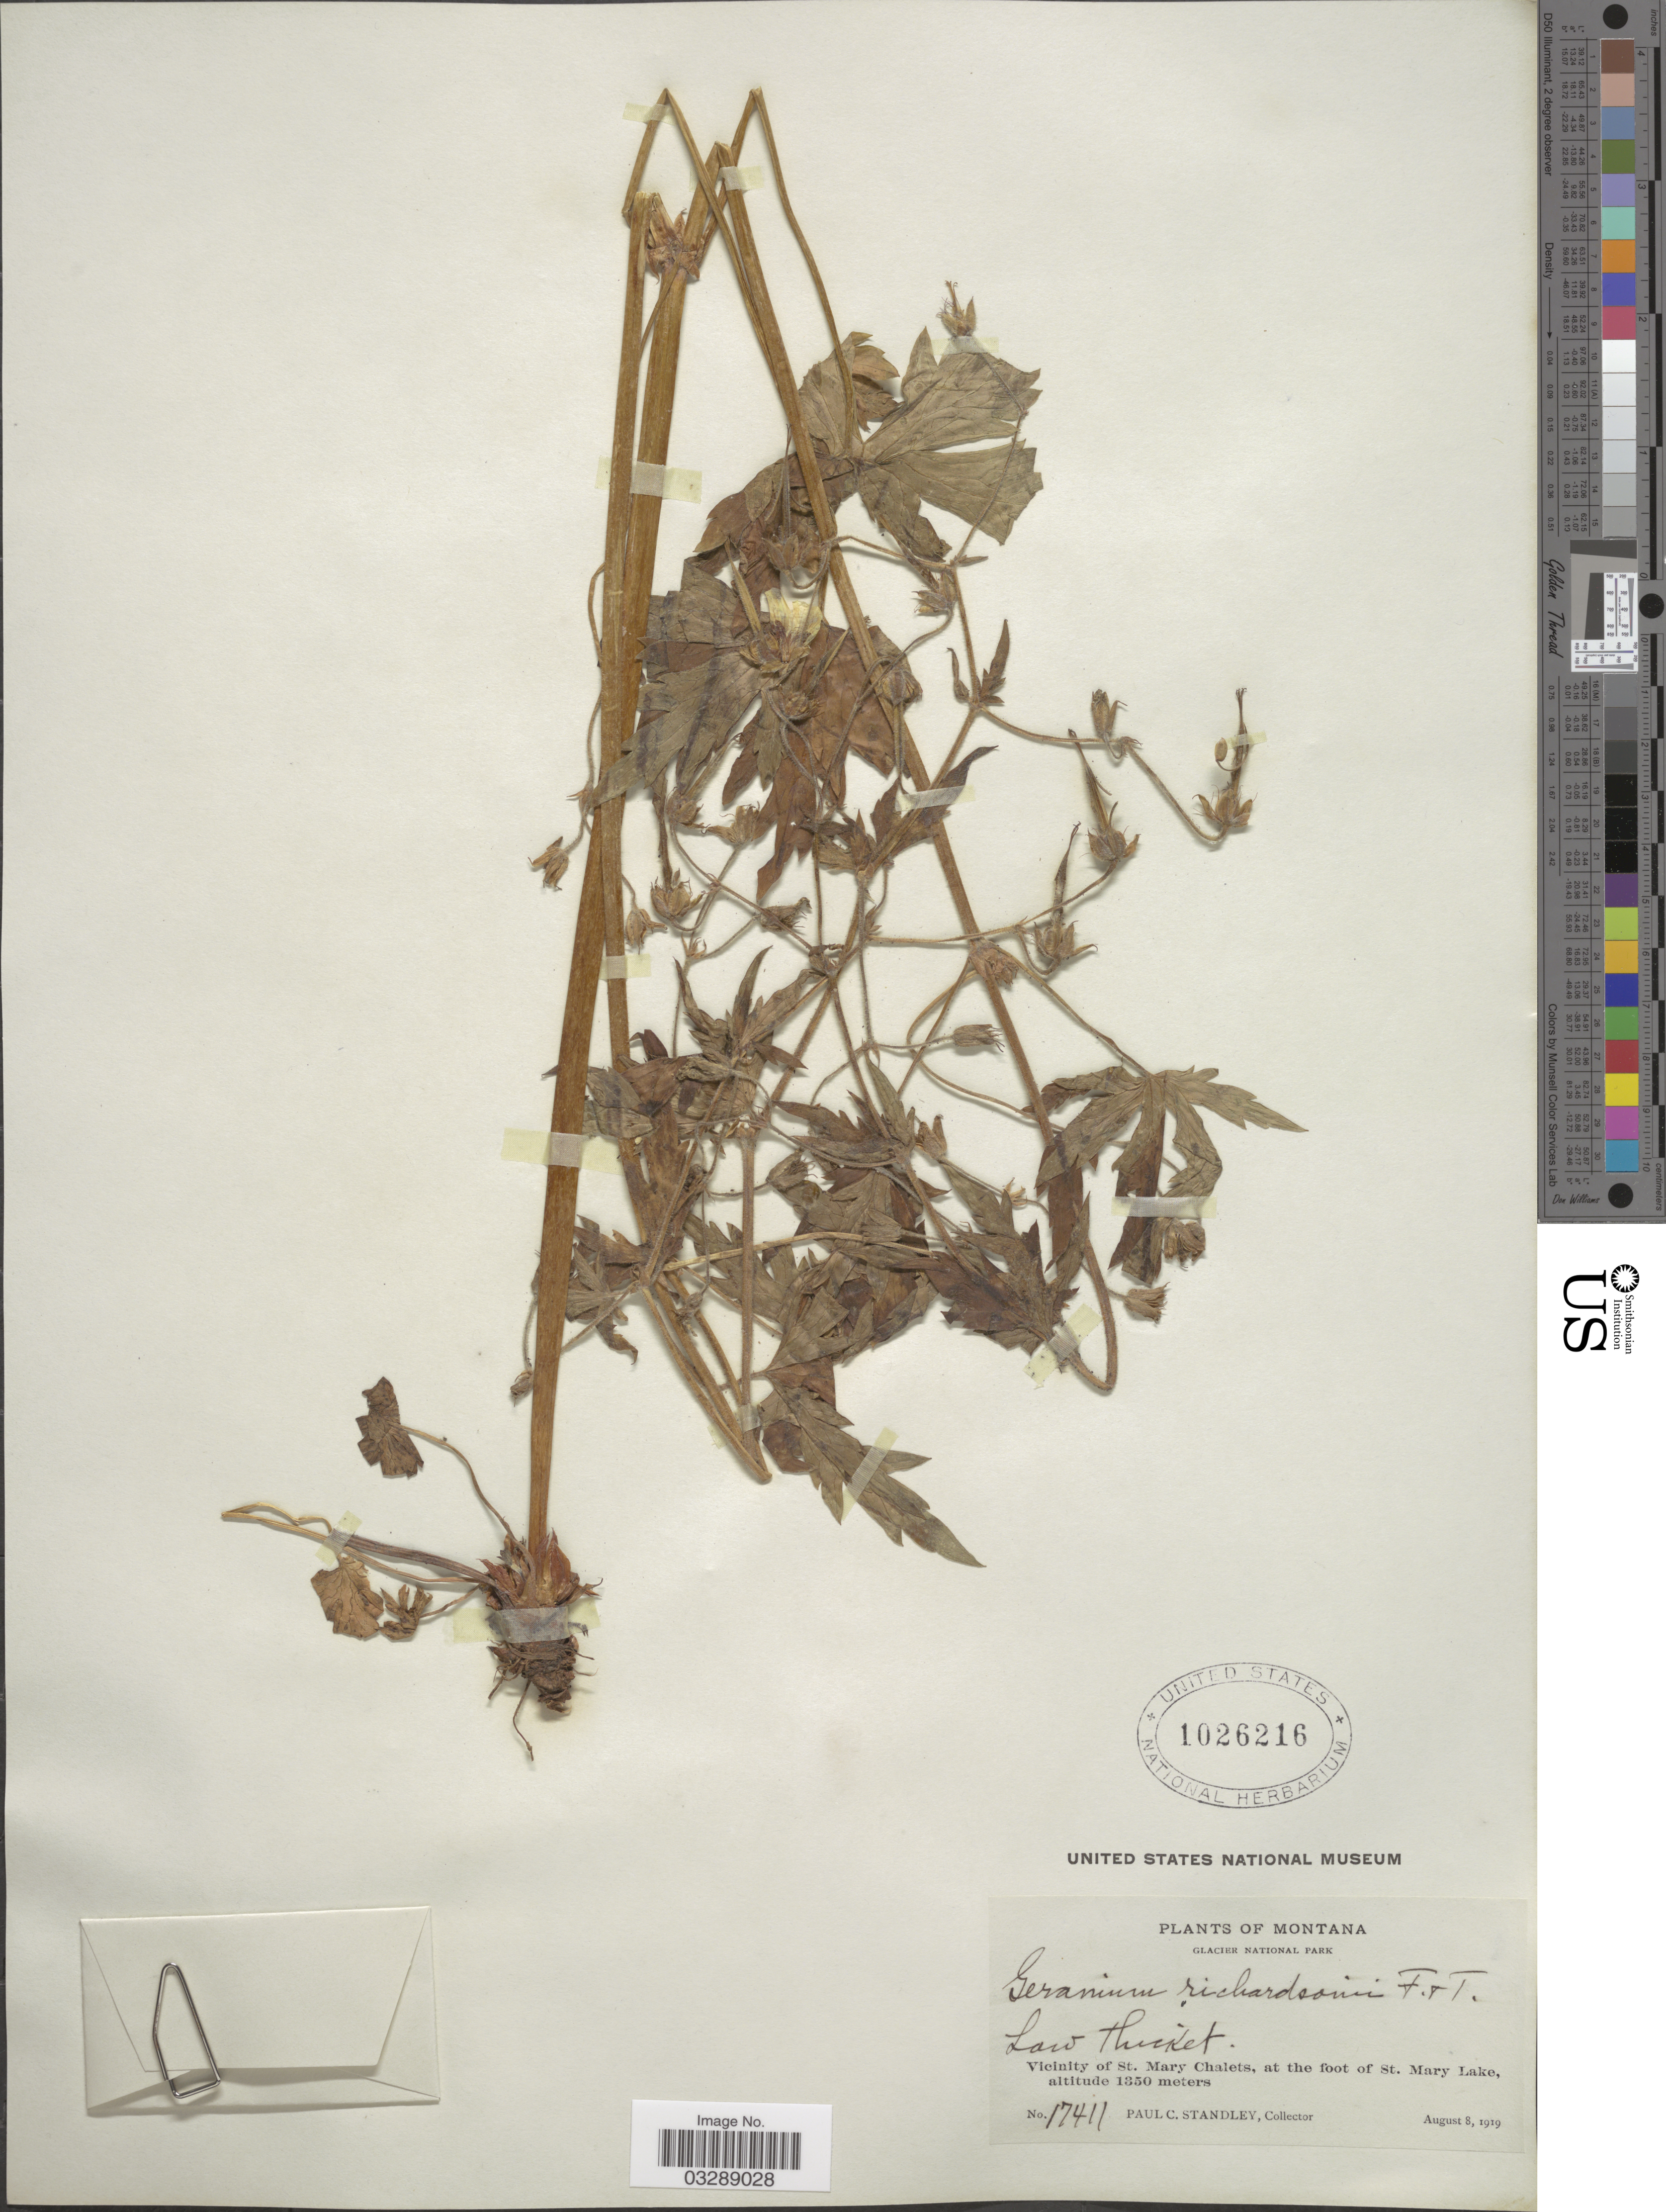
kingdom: Plantae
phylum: Tracheophyta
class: Magnoliopsida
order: Geraniales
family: Geraniaceae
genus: Geranium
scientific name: Geranium richardsonii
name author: Fisch. & Trautv.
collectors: P. C. Standley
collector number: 17411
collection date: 1919-08-08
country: United States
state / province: Montana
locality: Glacier National Park. Vicinity of St. Mary Chalets, at the foot of St. Mary Lake.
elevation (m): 1350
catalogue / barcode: US 1026216